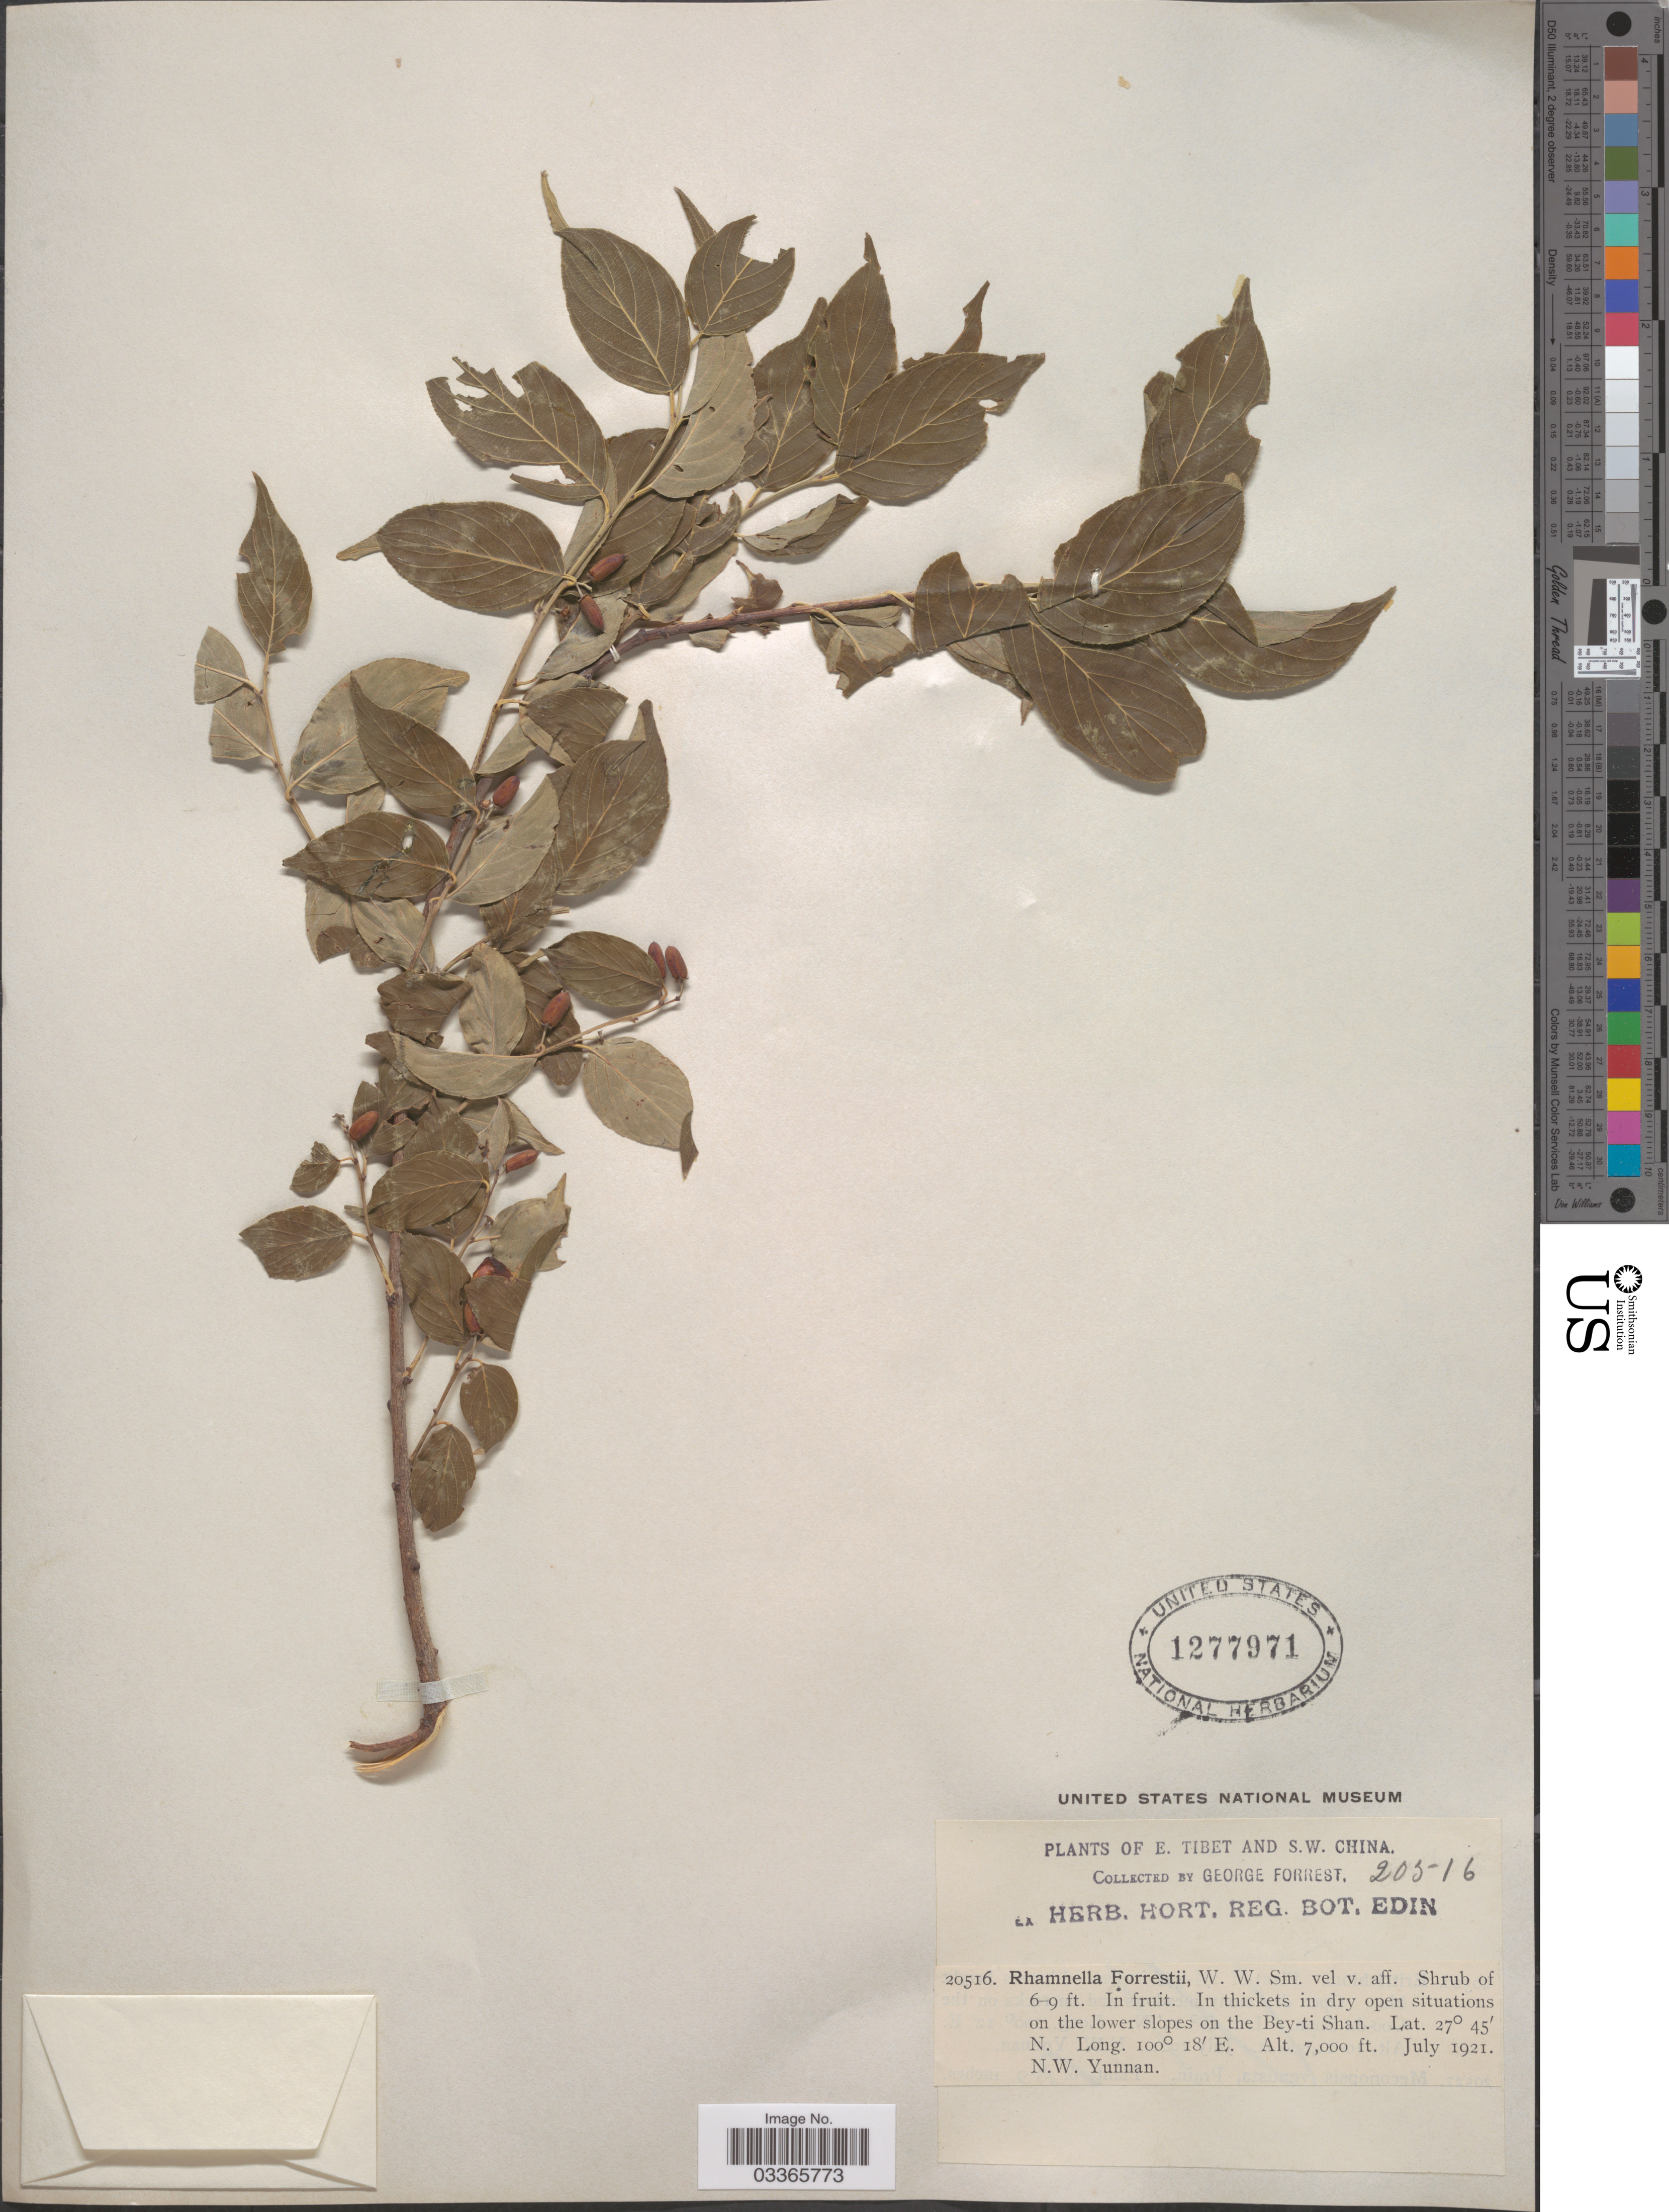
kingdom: Plantae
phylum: Tracheophyta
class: Magnoliopsida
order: Rosales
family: Rhamnaceae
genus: Rhamnella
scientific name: Rhamnella forrestii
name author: W.W. Sm.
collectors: G. Forrest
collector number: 20516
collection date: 1921-07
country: China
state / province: Yunnan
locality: S.W. China. On the lower slopes on the Bey-ti Shan. N. W. Yunnan.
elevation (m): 2134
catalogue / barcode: US 1277971